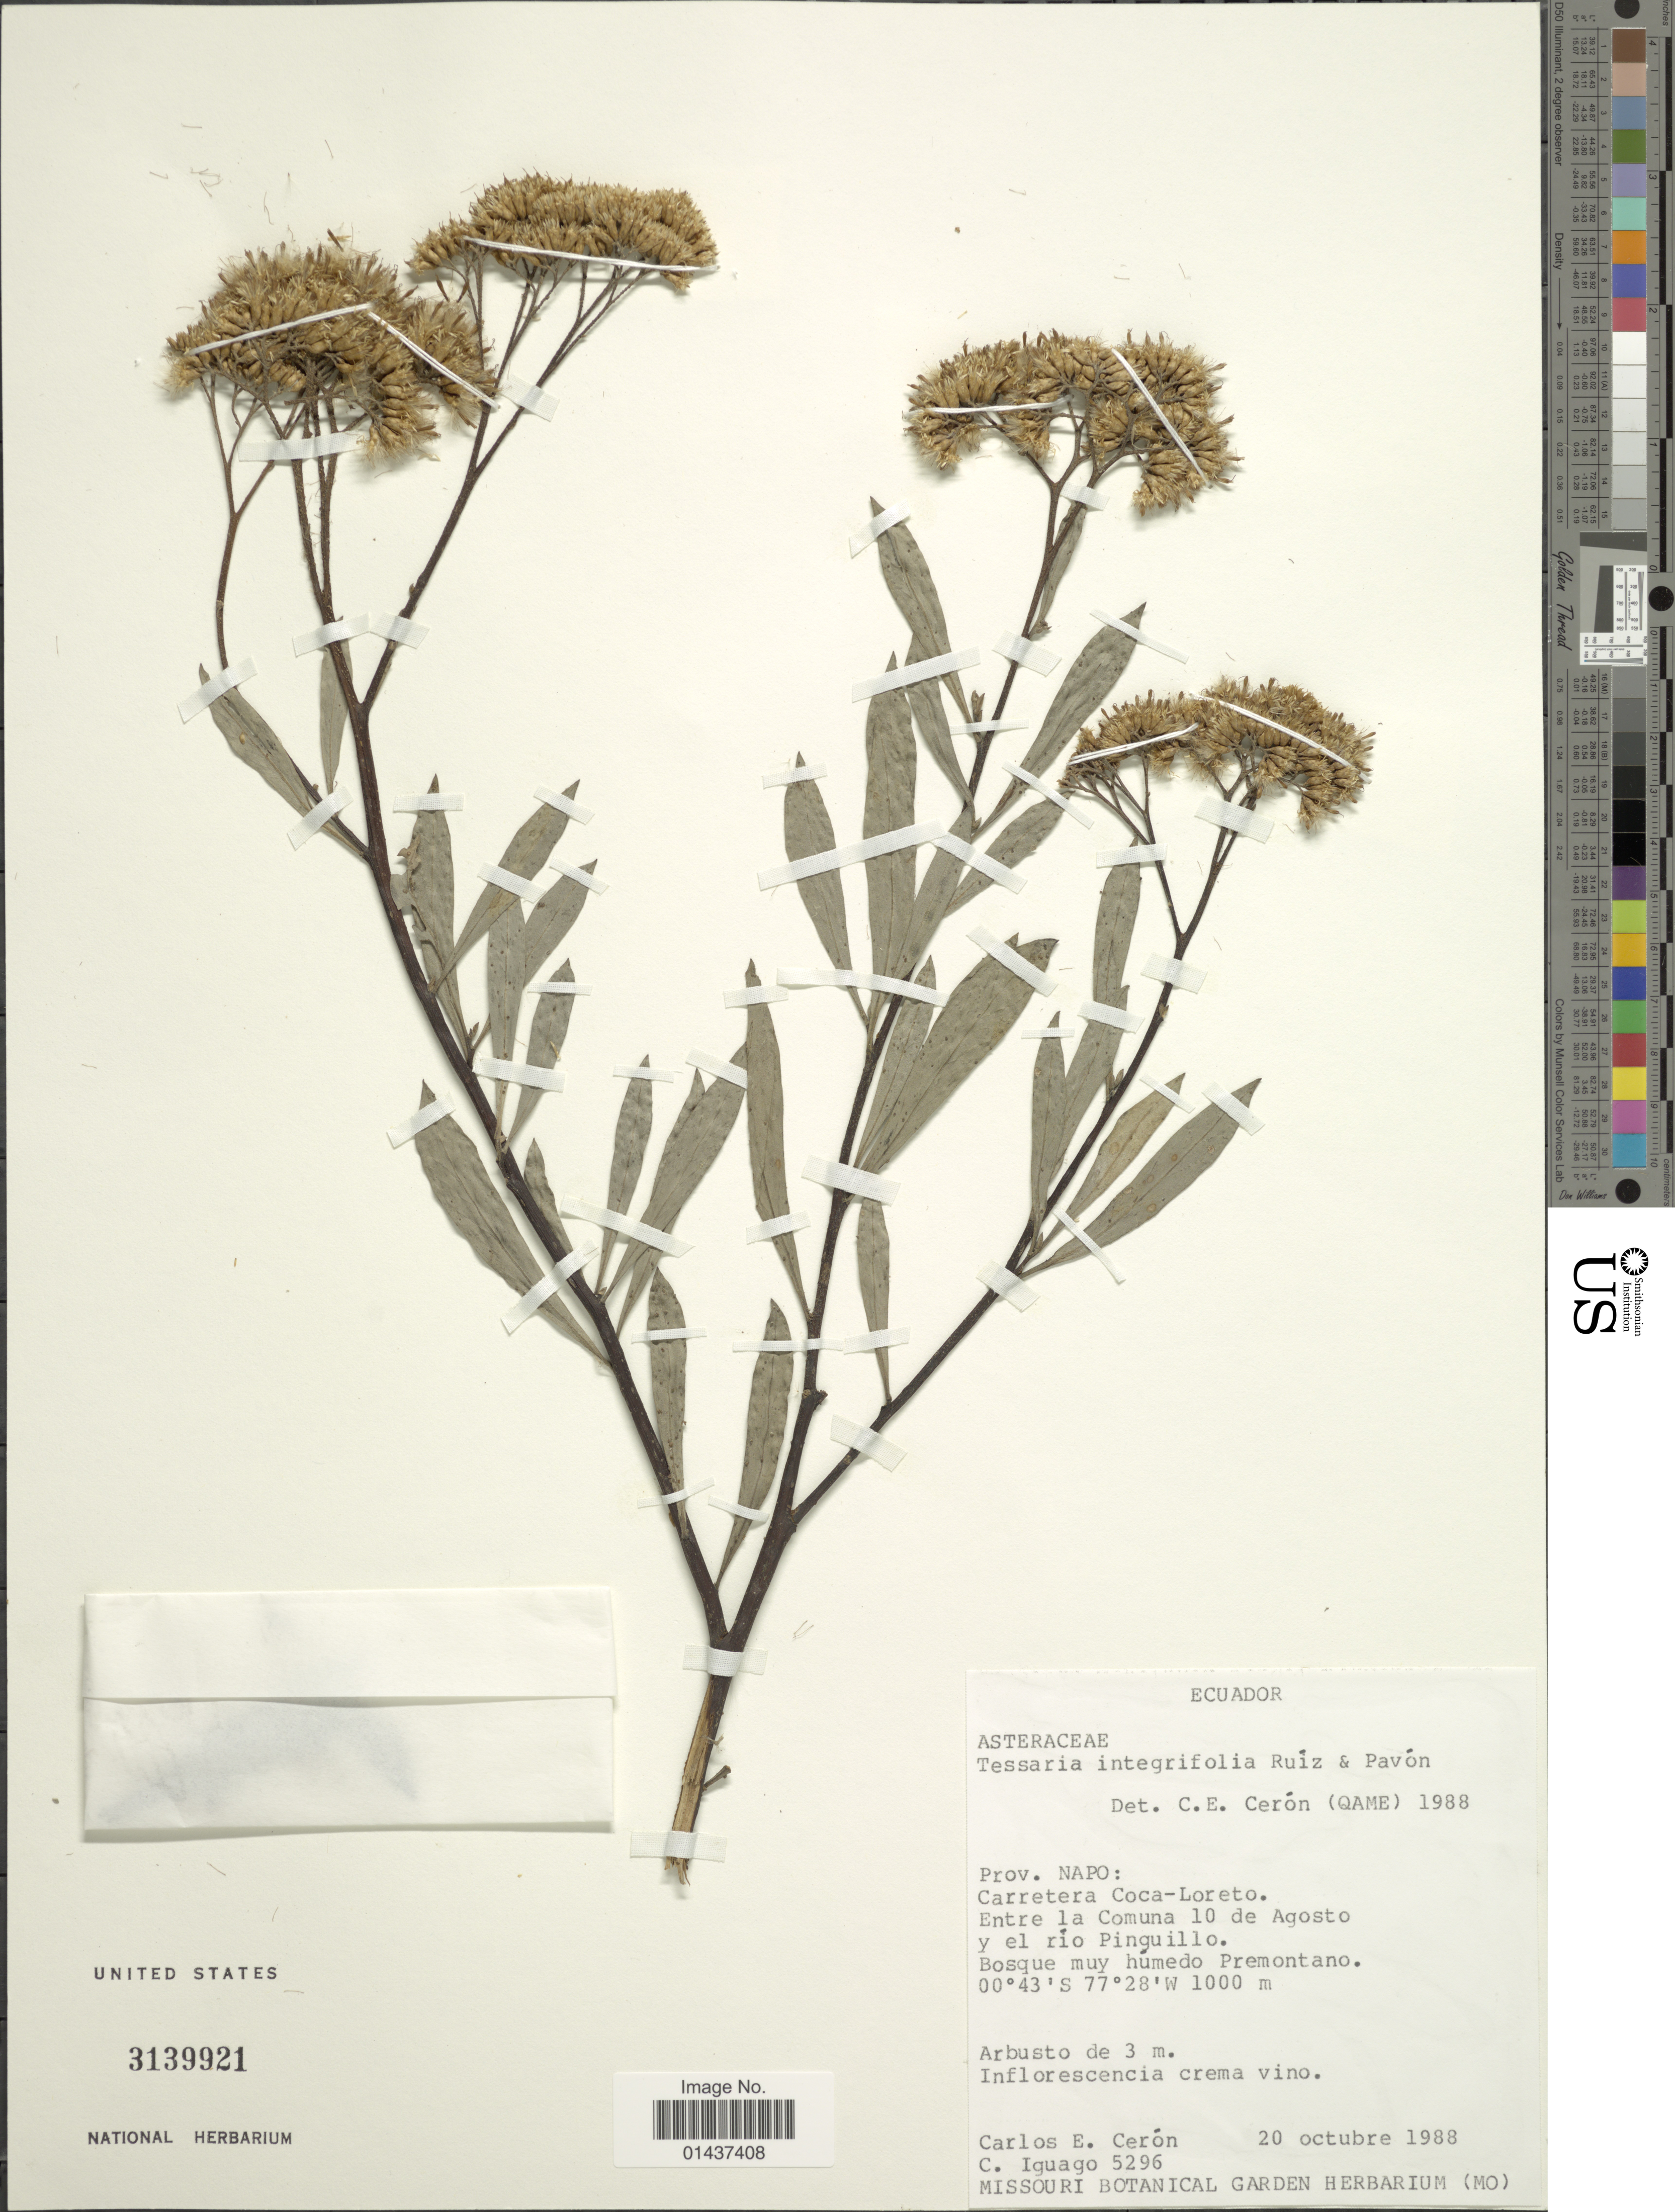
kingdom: Plantae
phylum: Tracheophyta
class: Magnoliopsida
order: Asterales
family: Asteraceae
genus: Tessaria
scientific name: Tessaria integrifolia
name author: Ruiz & Pav.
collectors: C. E. Cerón M. & C. Iguago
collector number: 5296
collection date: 1988-10-20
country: Ecuador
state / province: Napo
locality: Carretera Coca-Loreto. Entre la Comuna 10 de Agosto y el río Pinguillo. Bosque muy húmedo Premontano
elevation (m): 1000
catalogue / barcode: US 3139921